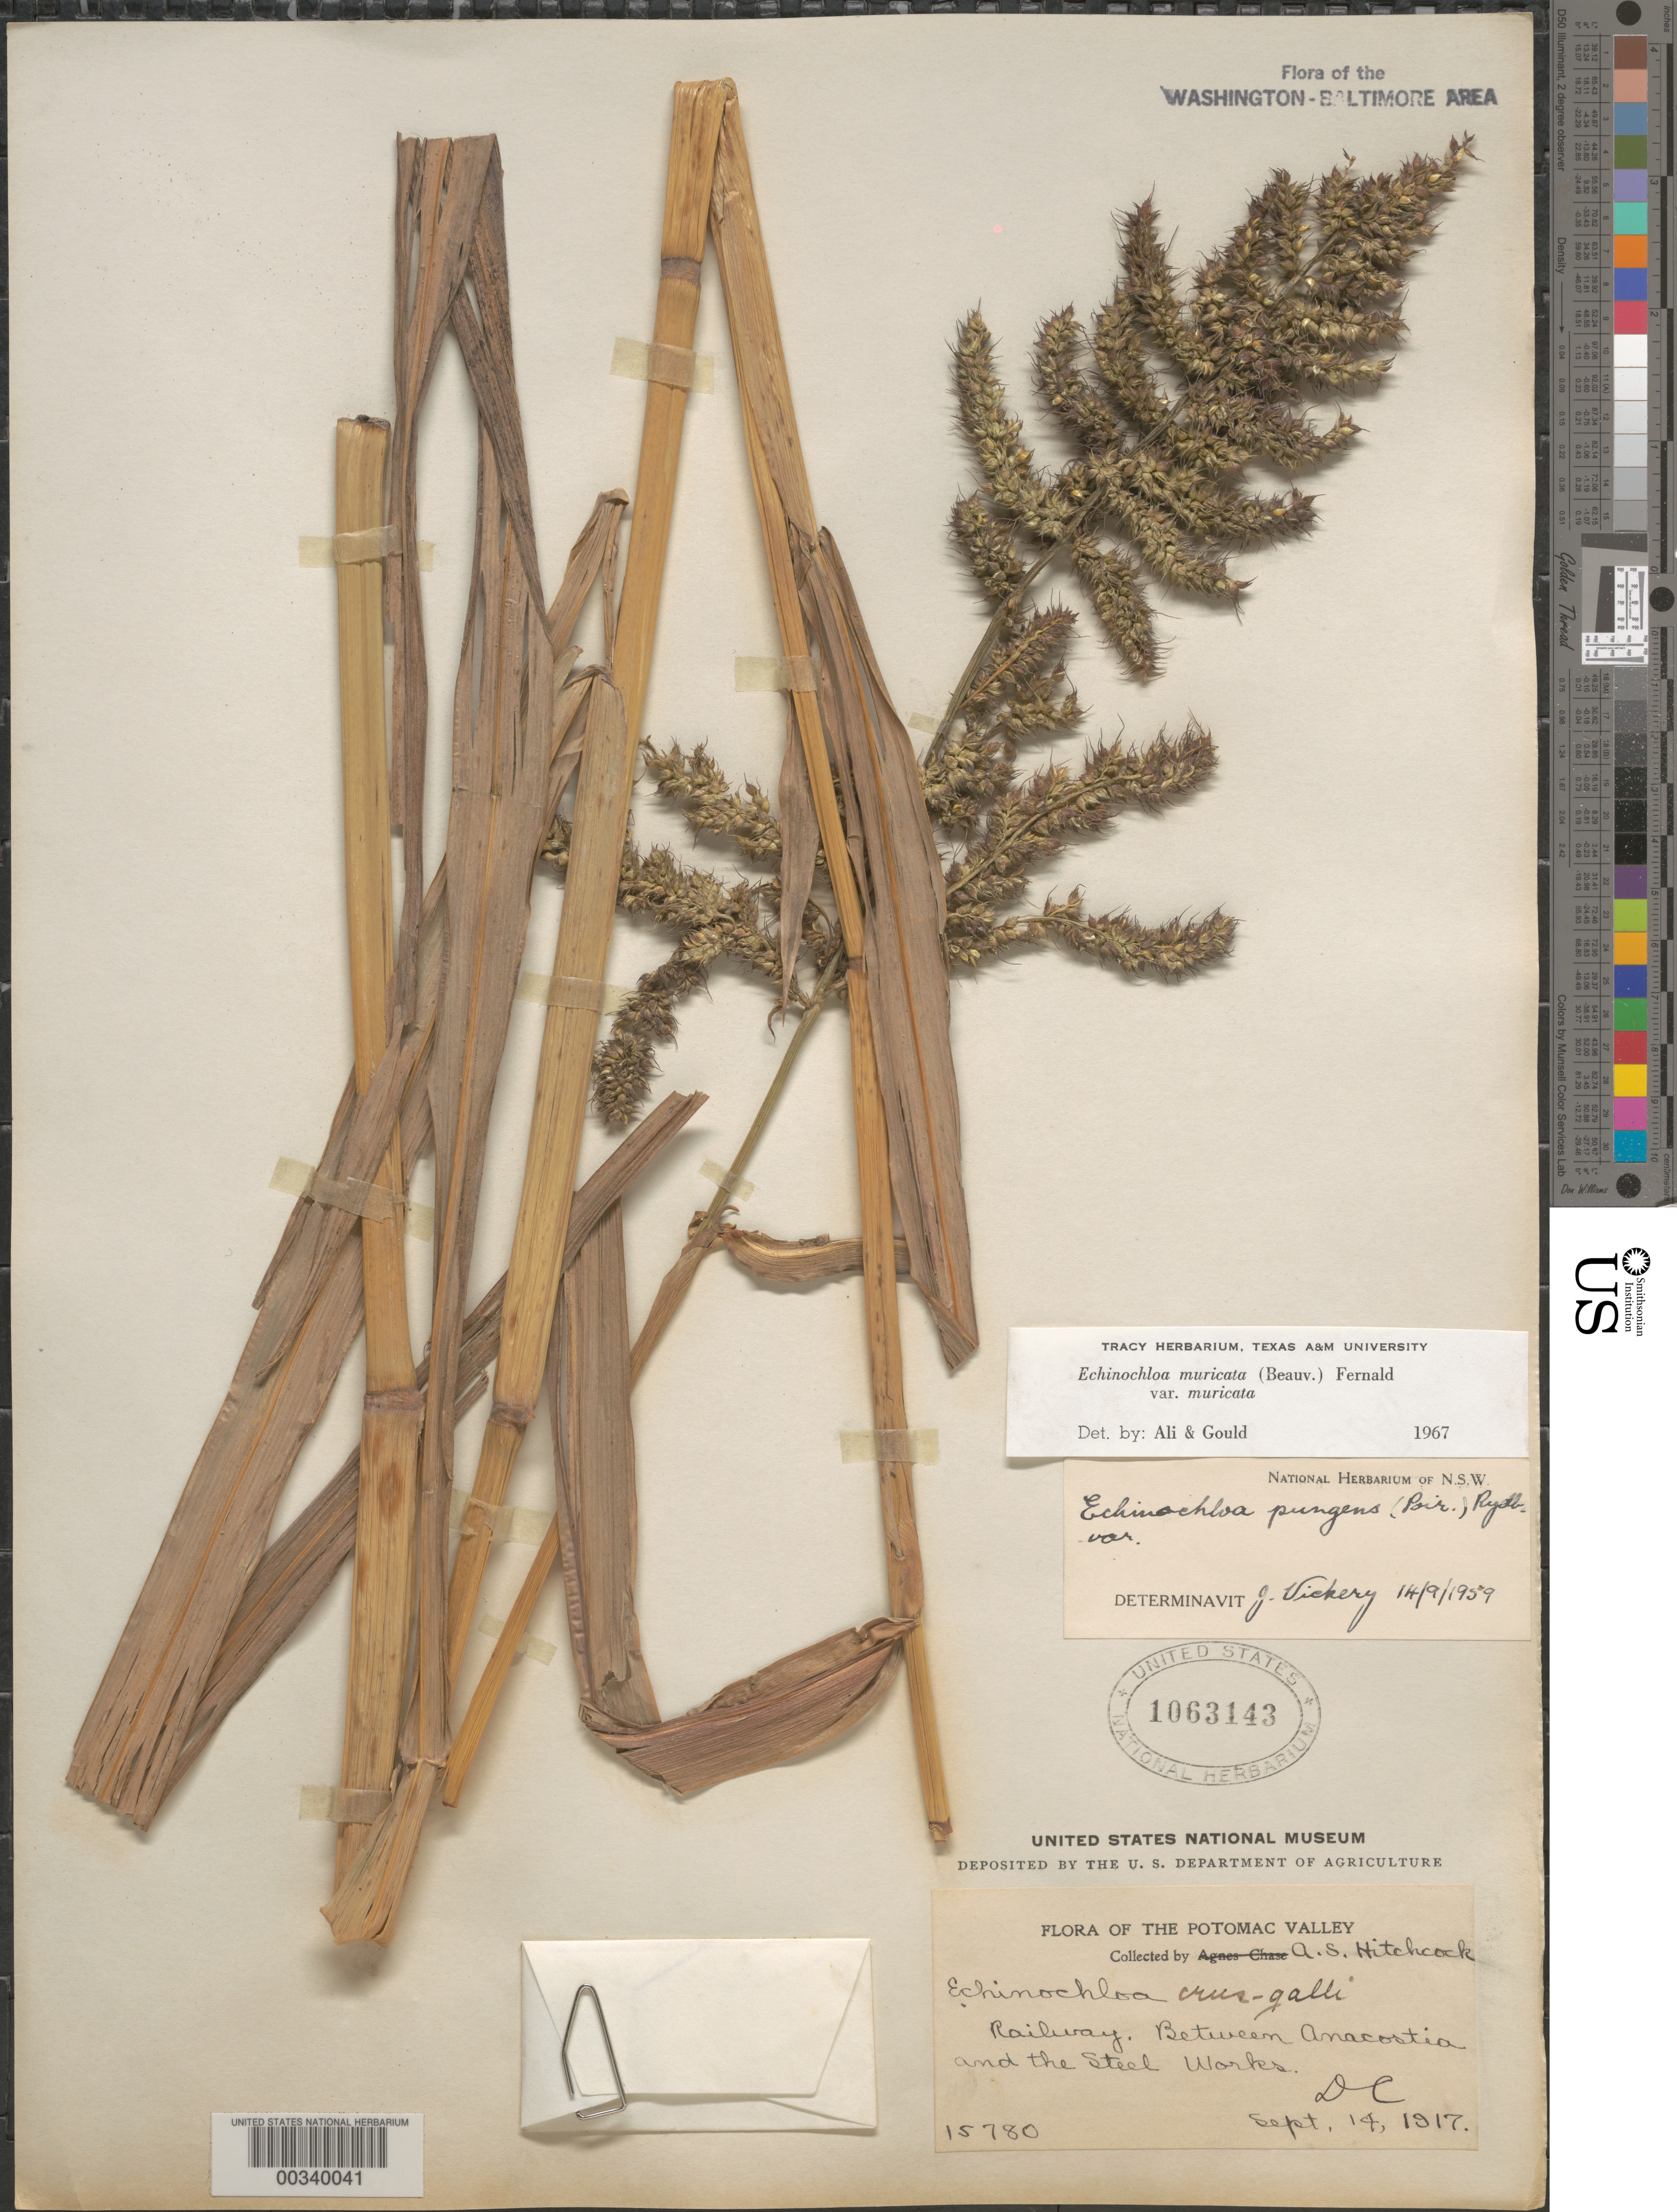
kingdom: Plantae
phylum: Tracheophyta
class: Liliopsida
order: Poales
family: Poaceae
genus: Echinochloa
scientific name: Echinochloa muricata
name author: (P. Beauv.) Fernald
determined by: Ali, M. A.; Gould, F. W.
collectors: A. S. Hitchcock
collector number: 15780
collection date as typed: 14 Sep 1917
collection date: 1917-09-14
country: United States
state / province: District of Columbia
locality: Railway between Anacostia and the Steel Works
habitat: Railway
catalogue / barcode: US 1063143